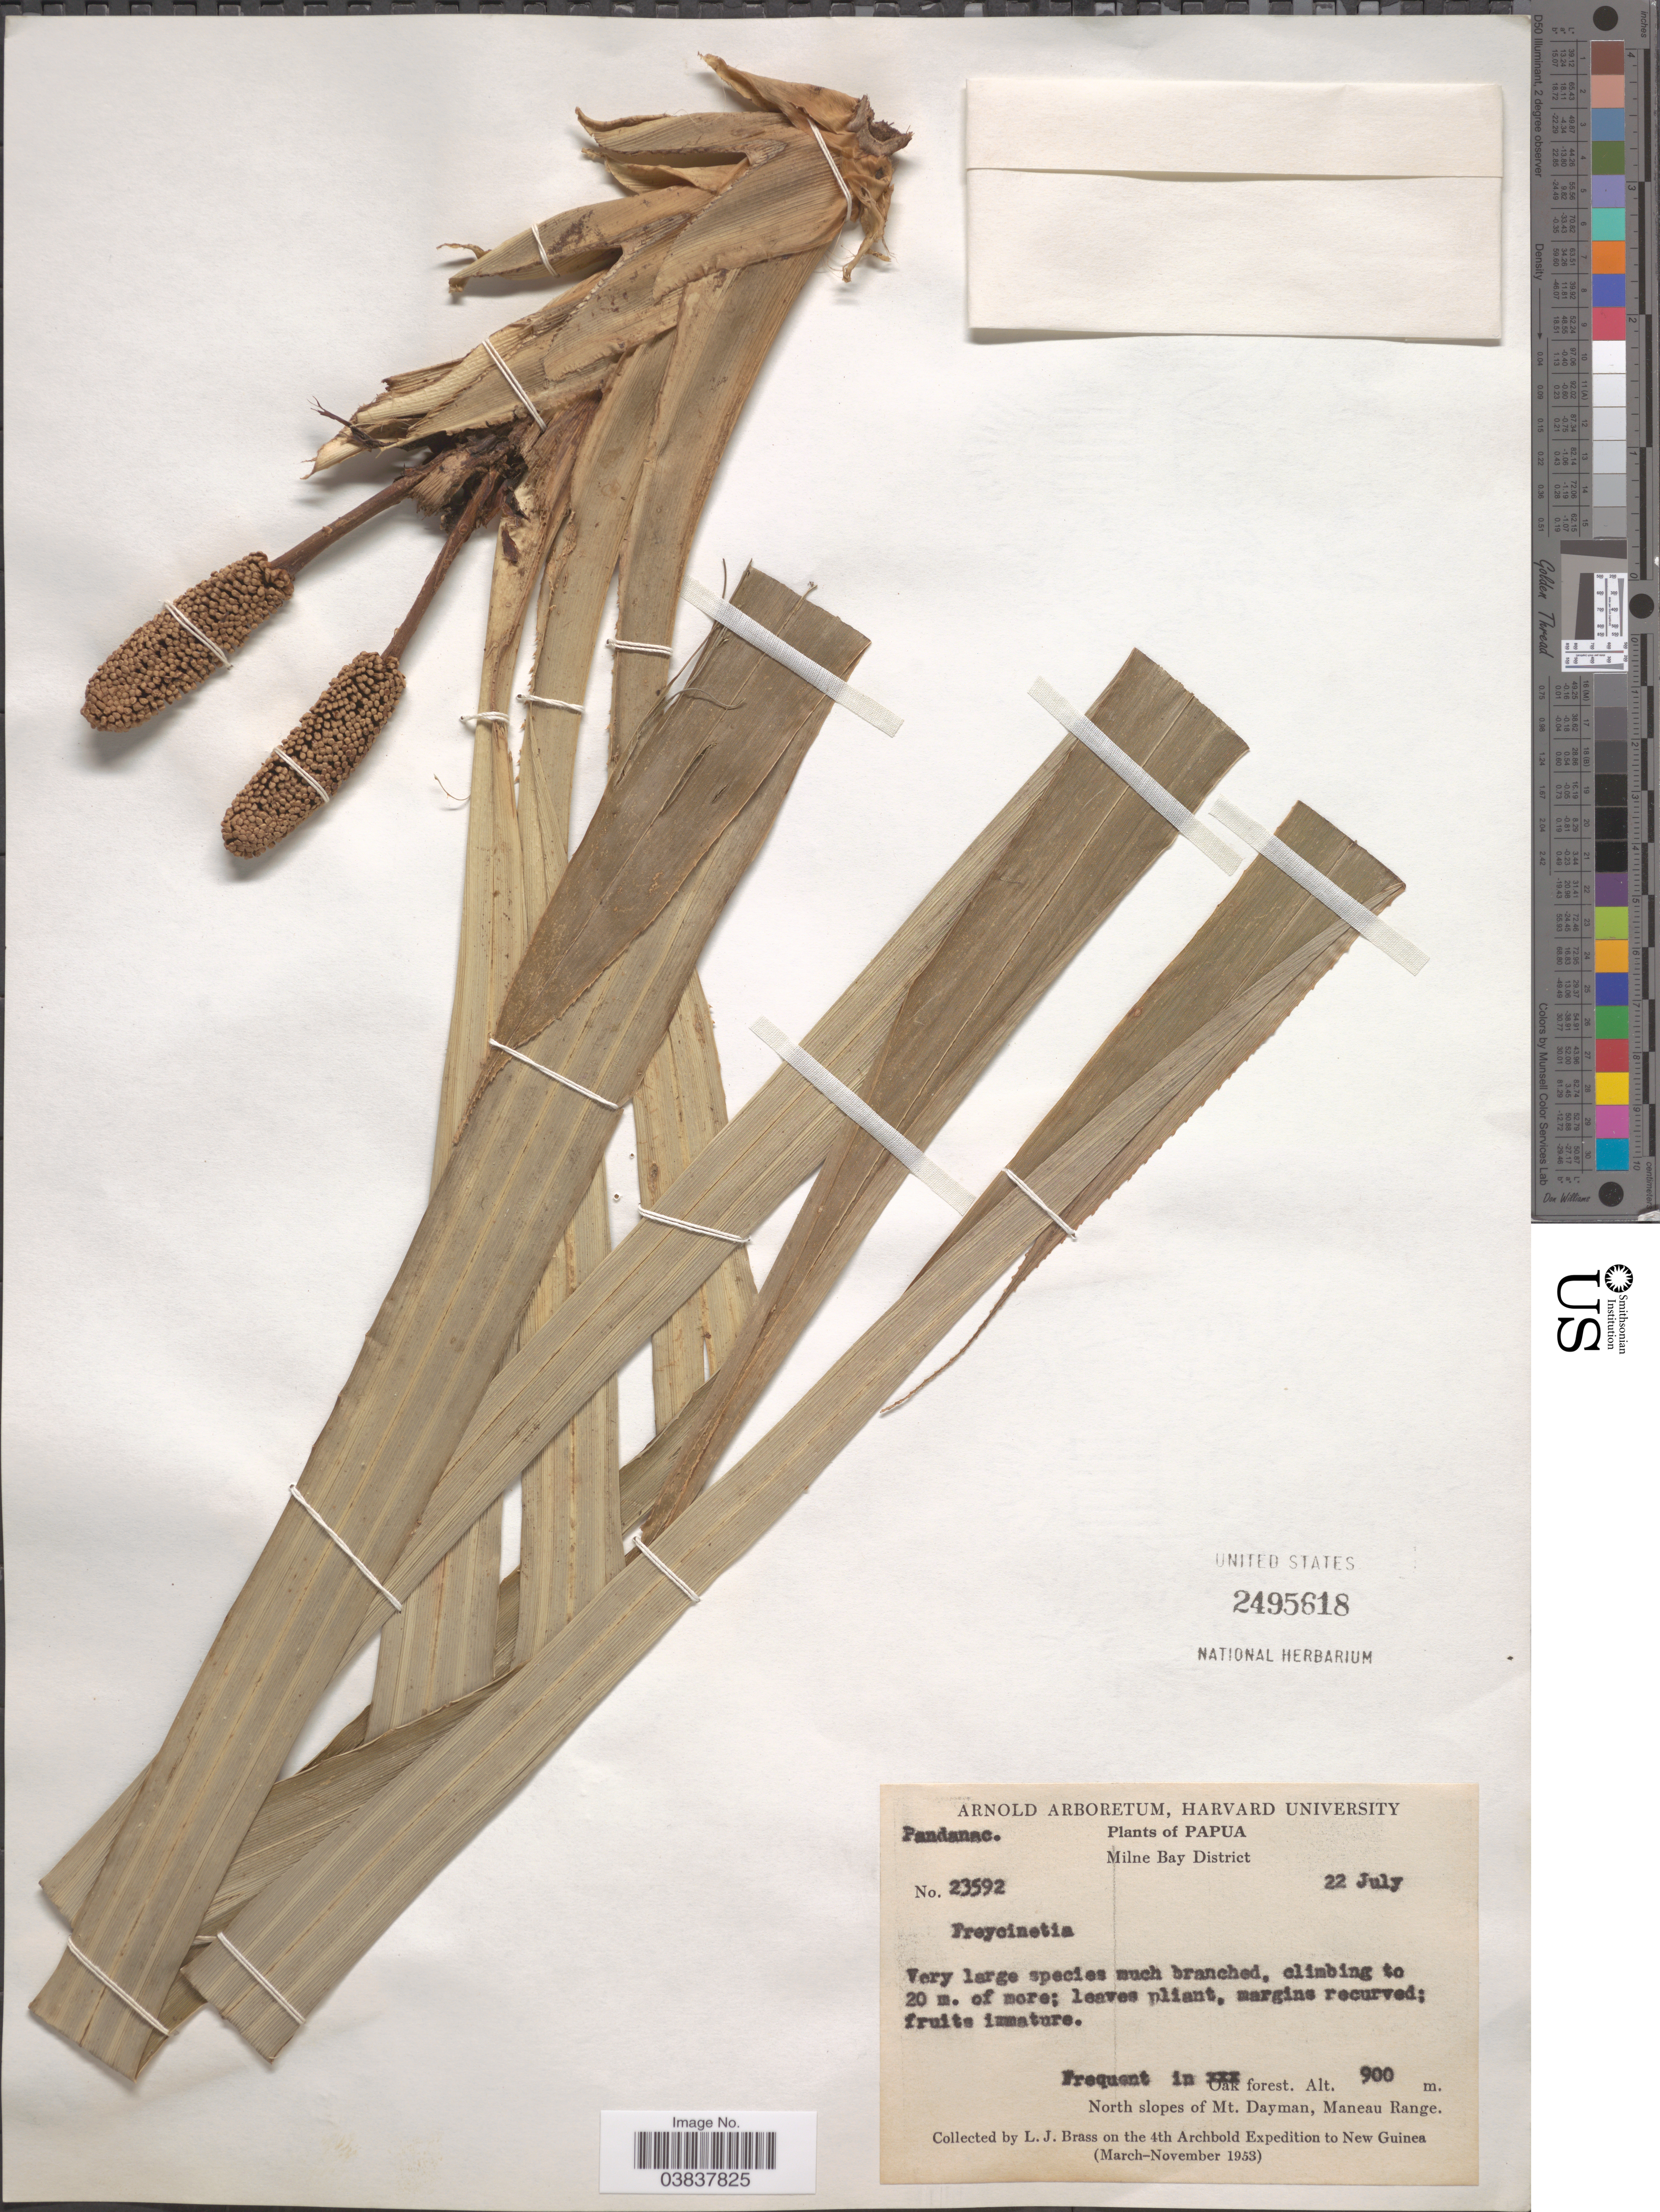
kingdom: Plantae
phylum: Tracheophyta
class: Liliopsida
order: Pandanales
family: Pandanaceae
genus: Freycinetia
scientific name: Freycinetia sp.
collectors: L. J. Brass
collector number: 23592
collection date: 1953-07-22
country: Papua New Guinea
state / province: Milne Bay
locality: Milne Bay District. North slopes of Mt. Dayman, Maneau Range. New Guinea.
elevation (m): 900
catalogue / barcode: US 2495618